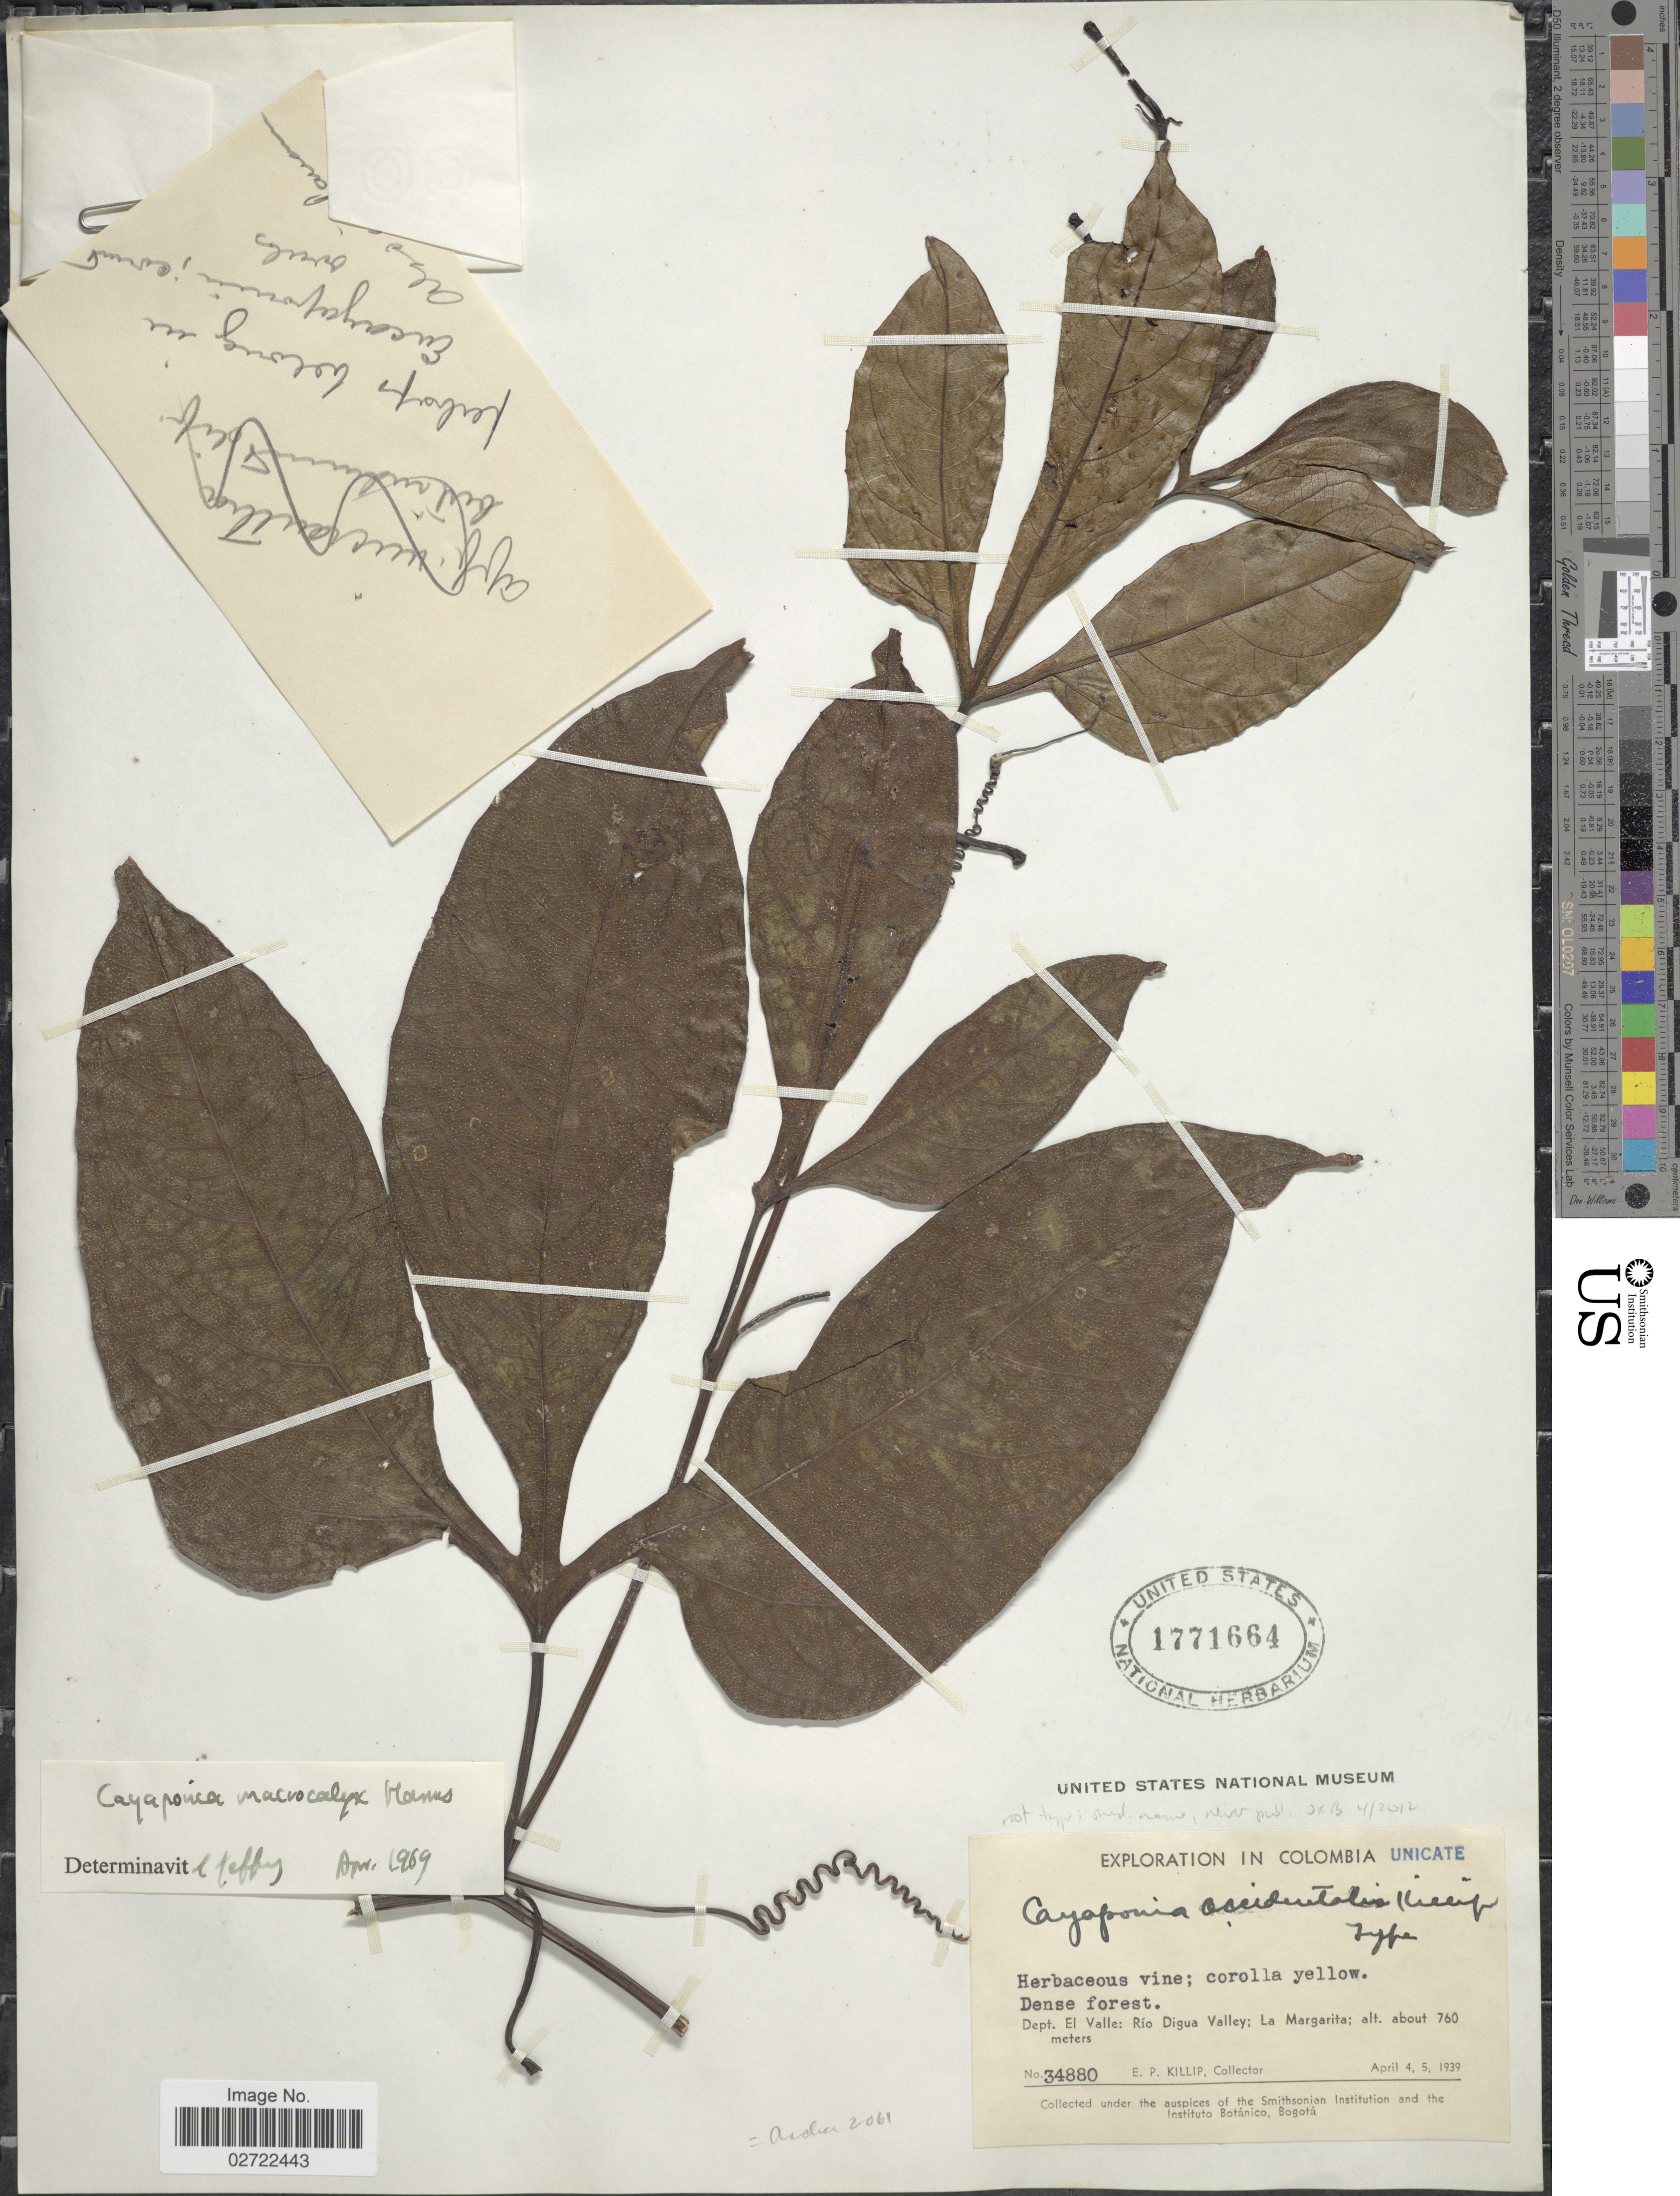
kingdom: Plantae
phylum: Tracheophyta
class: Magnoliopsida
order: Cucurbitales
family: Cucurbitaceae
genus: Cayaponia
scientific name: Cayaponia peruviana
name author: (Poepp. & Endl.) Cogn.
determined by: Nee, Michael H.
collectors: E. P. Killip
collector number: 34880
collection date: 1939-04-04/1939-04-05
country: Colombia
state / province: Valle del Cauca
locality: Dept. El Valle: Río Digua Valley; La Margarita.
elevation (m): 760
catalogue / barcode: US 1771664